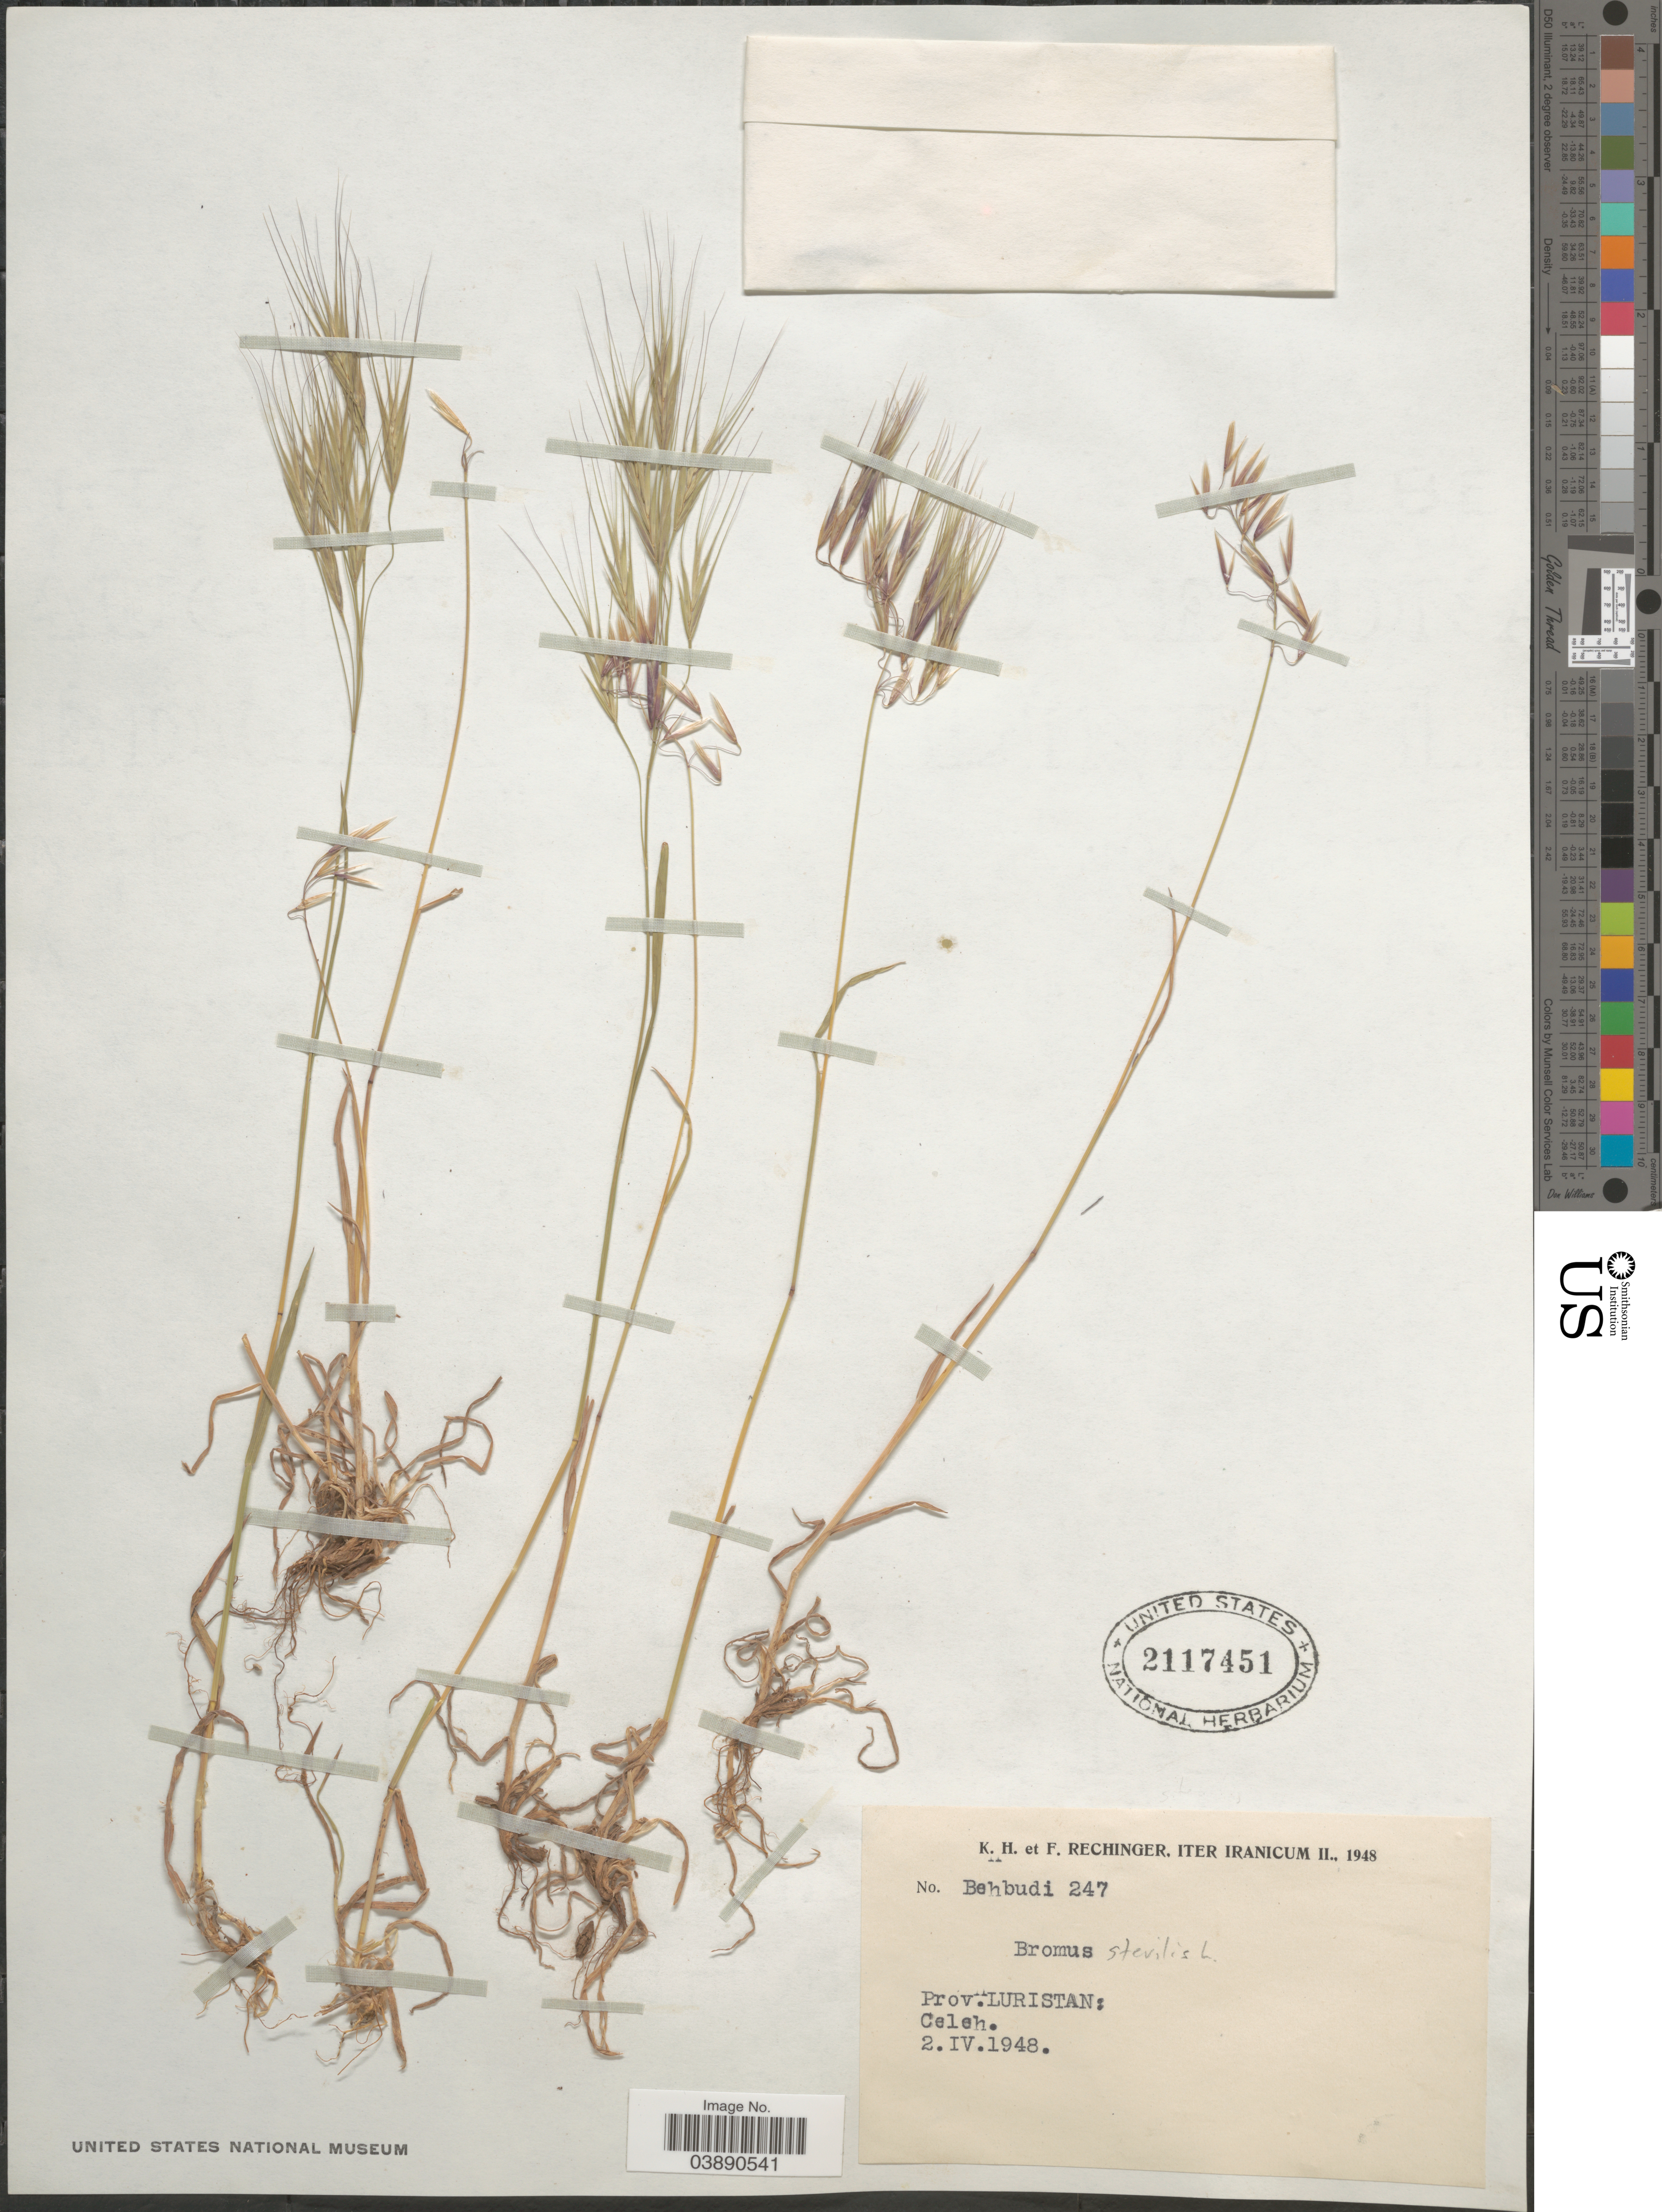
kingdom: Plantae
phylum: Tracheophyta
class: Liliopsida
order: Poales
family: Poaceae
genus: Bromus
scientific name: Bromus sterilis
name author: L.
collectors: K. H. Rechinger & F. Rechinger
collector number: Behbudi 247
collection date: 1948-04-02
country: Iran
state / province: Lorestan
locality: Iter Iranicum II., 1948. Prov.Luristan: Celeh.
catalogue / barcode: US 2117451